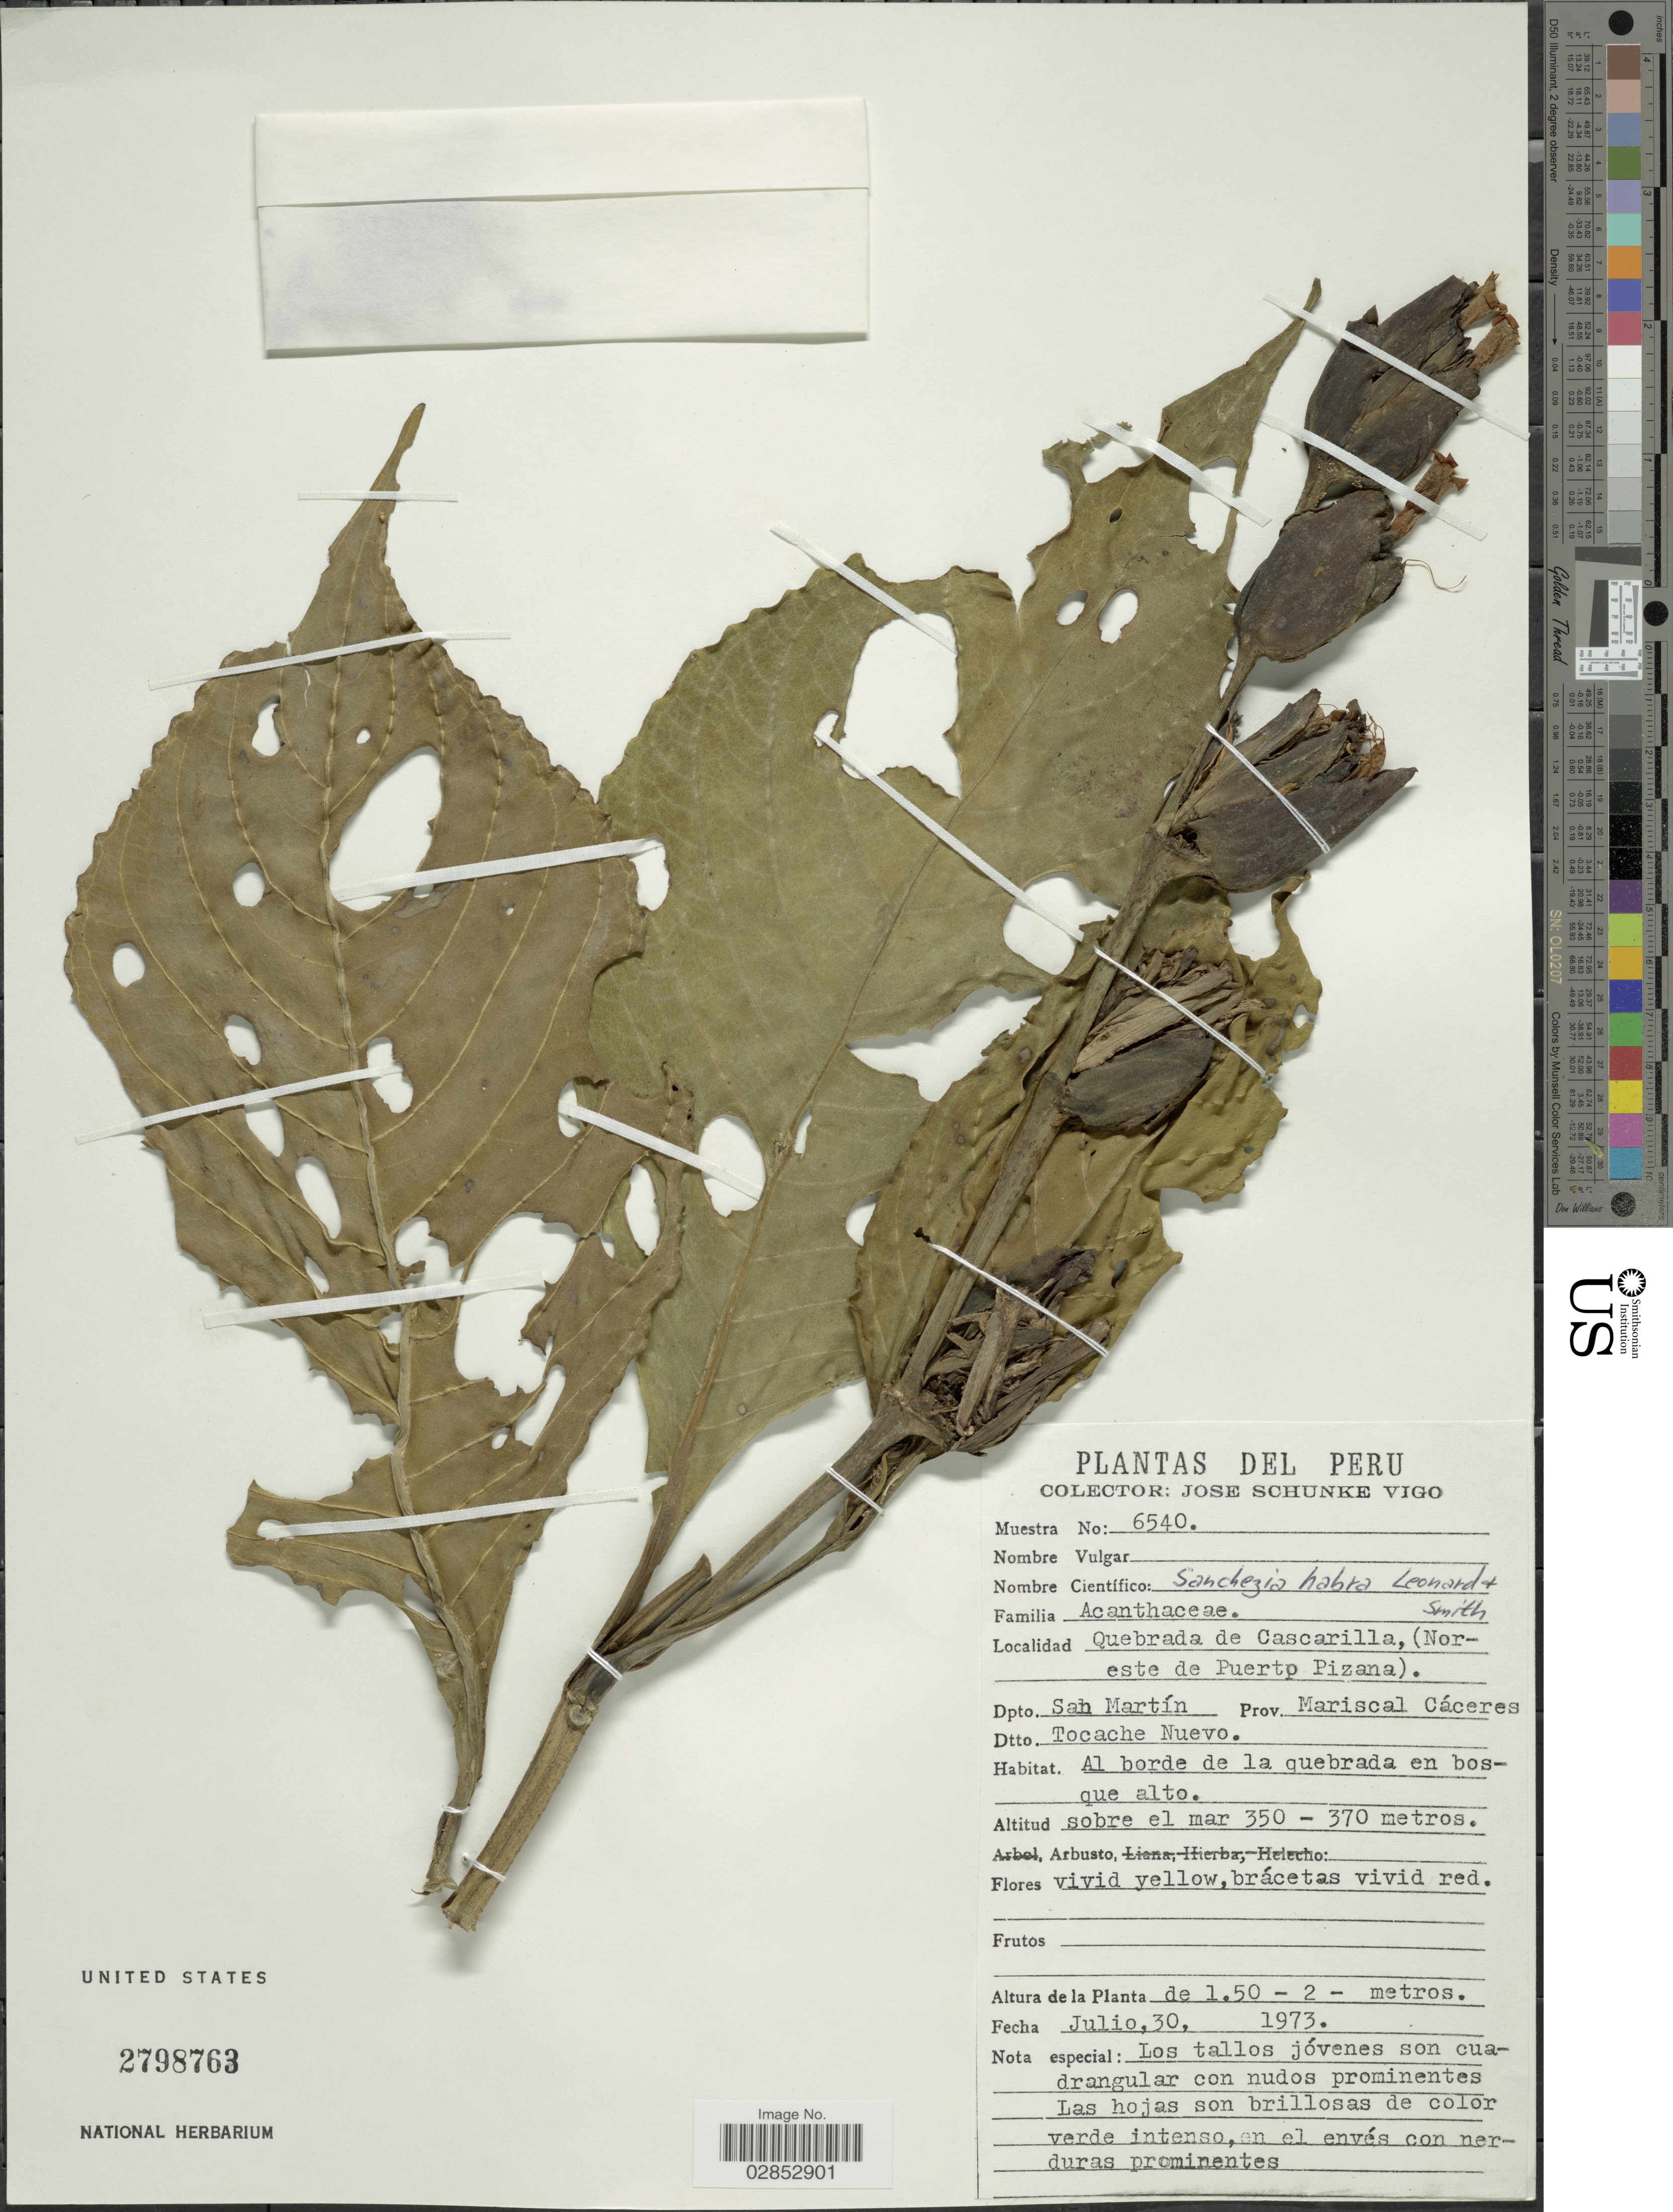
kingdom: Plantae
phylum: Tracheophyta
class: Magnoliopsida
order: Lamiales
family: Acanthaceae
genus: Sanchezia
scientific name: Sanchezia oblonga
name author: Ruiz & Pav.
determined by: Azevedo, Igor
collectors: J. Schunke Vigo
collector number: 6540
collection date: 1973-07-30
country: Peru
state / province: San Martín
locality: Quebrada de Cascarilla, (Noreste de Puerto Pizana). Dpto. San Martín. Prov. Mariscal Cáceres. Dtto. Tocache Nuevo.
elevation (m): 350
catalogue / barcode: US 2798763